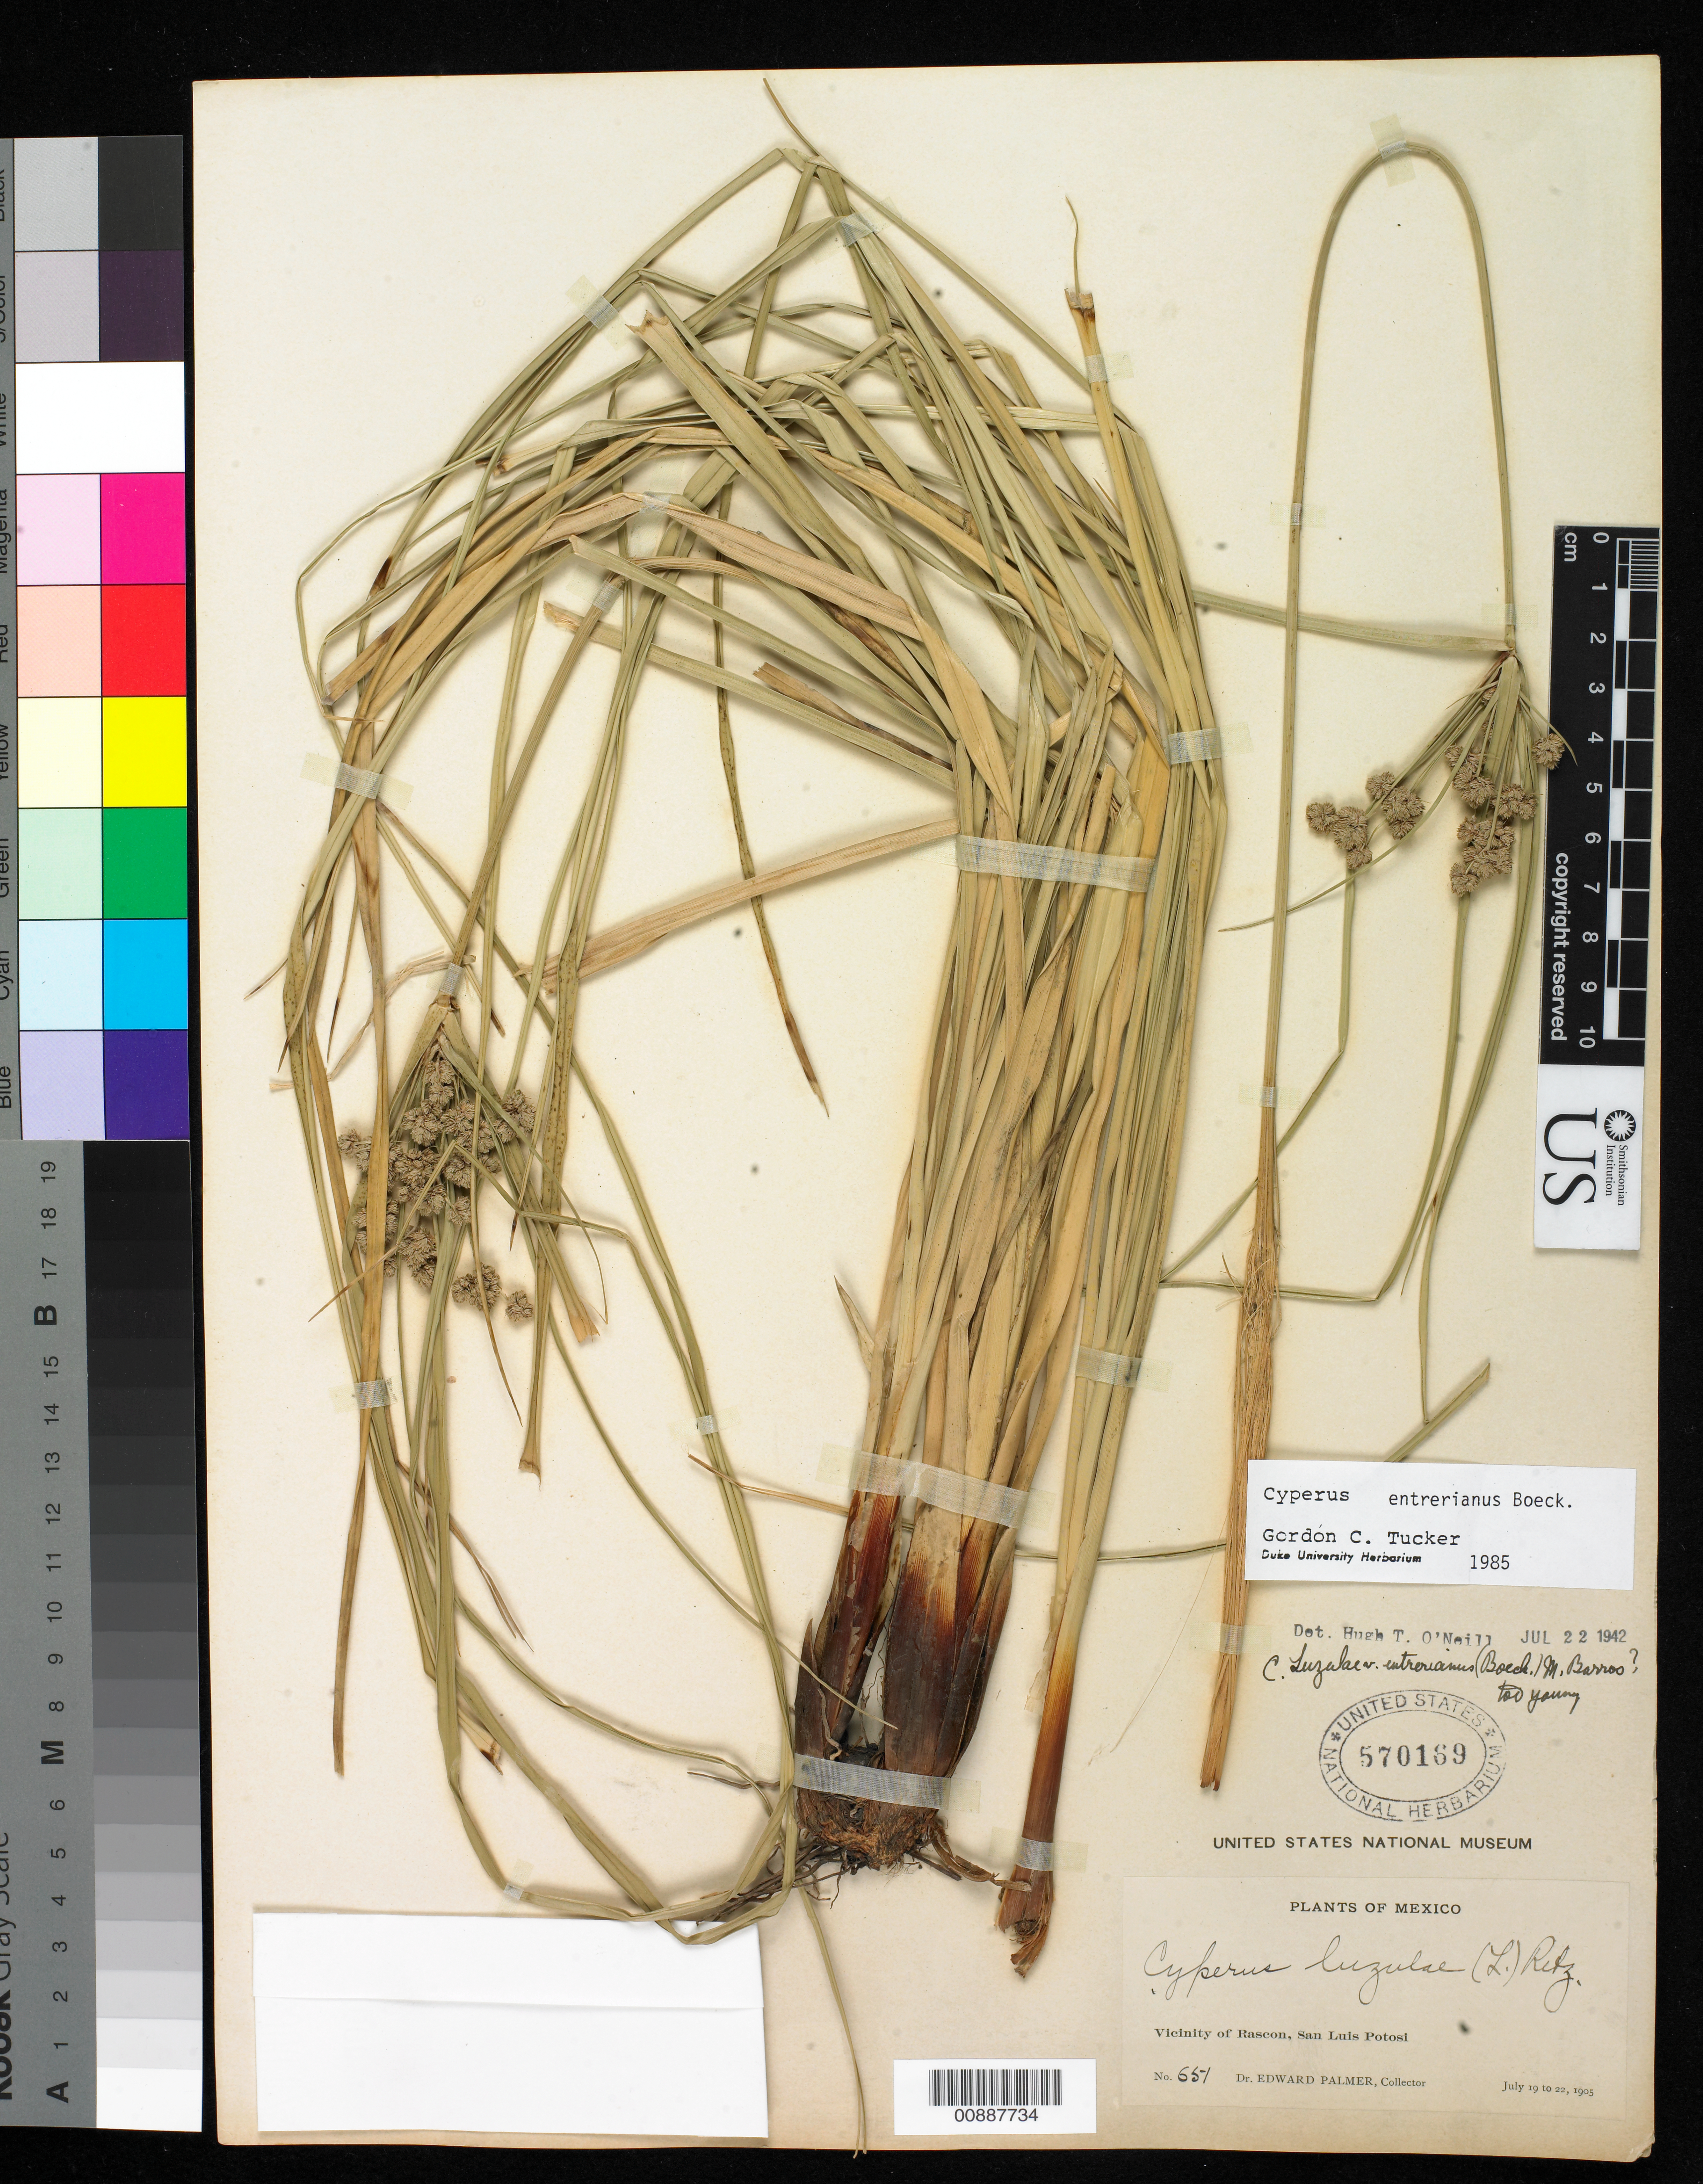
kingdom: Plantae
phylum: Tracheophyta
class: Liliopsida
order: Poales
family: Cyperaceae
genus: Cyperus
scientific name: Cyperus entrerianus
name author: Boeckeler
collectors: E. Palmer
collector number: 651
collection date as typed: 19 Jul 1905 to 22 Jul 1905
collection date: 1905-07-19/1905-07-22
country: Mexico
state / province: San Luis Potosí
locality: Vicinity of Rascón, San Luis Potosí.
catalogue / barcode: US 570169